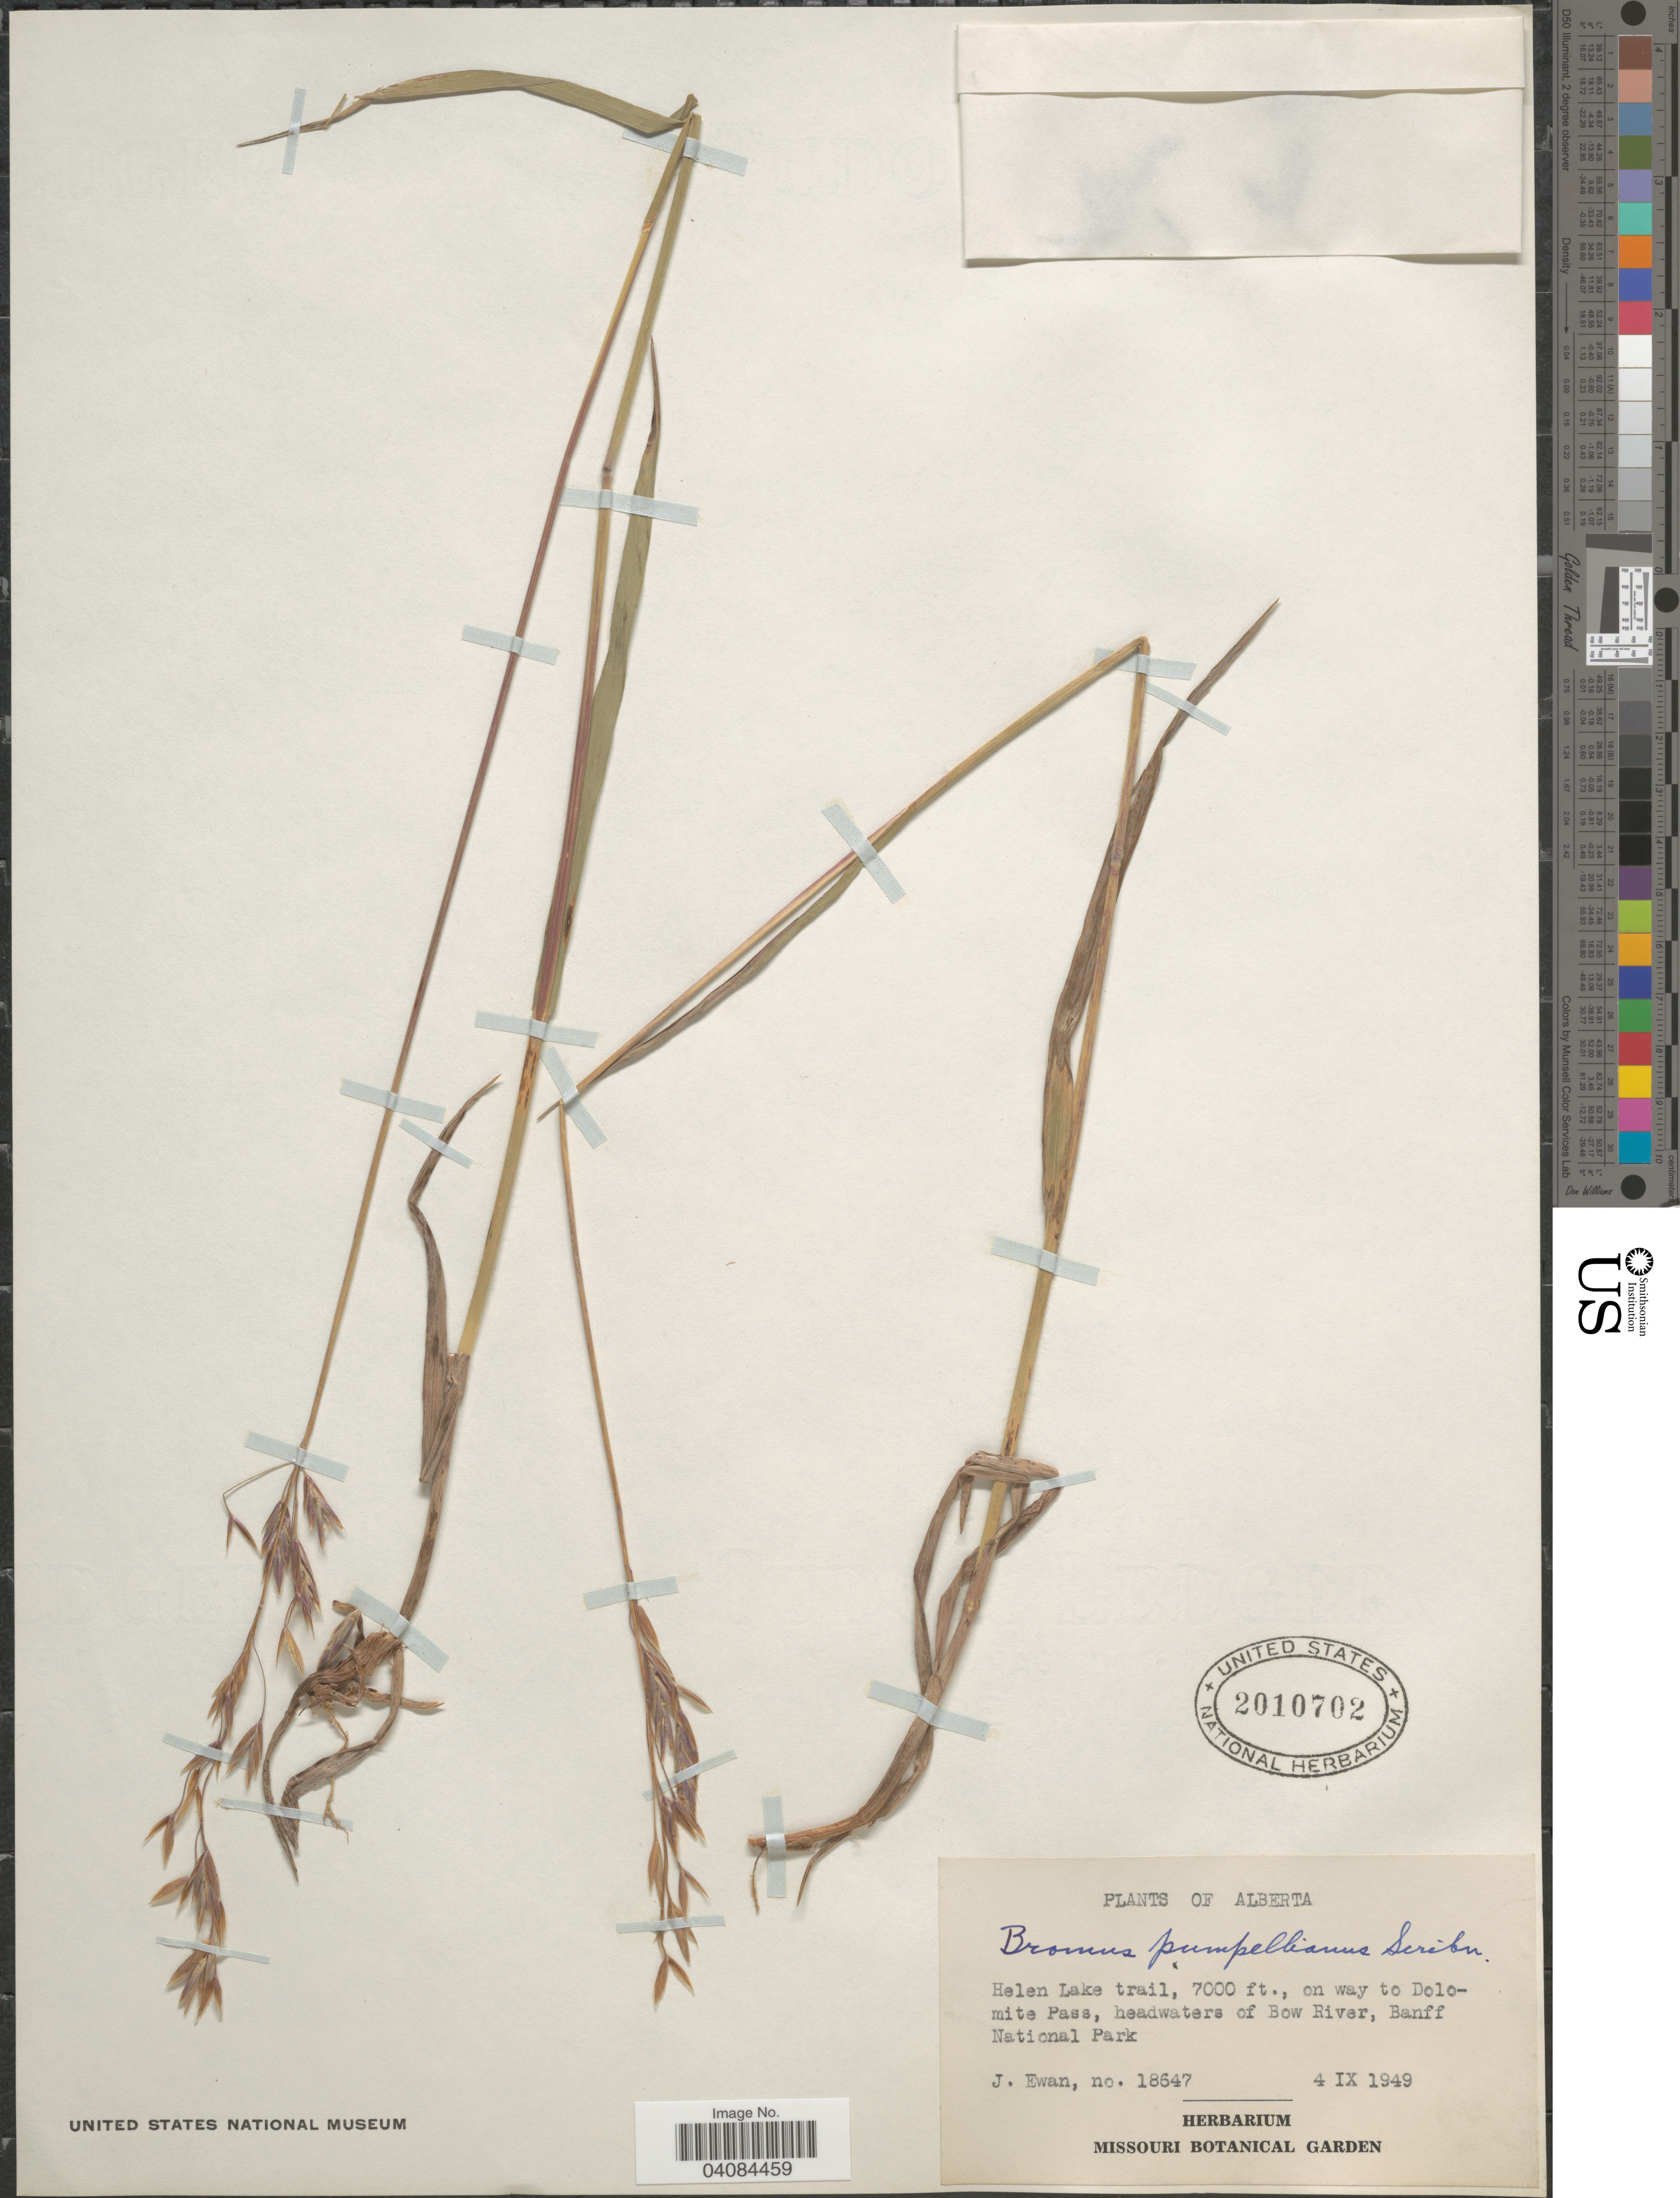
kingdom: Plantae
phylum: Tracheophyta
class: Liliopsida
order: Poales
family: Poaceae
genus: Bromus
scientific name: Bromus pumpellianus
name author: Scribn.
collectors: J. A. Ewan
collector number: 18647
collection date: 1949-09-04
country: Canada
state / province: Alberta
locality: Helen Lake trail, on way to Dolomite Pass, headwaters of Bow River, Banff National Park.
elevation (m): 2134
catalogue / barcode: US 2010702